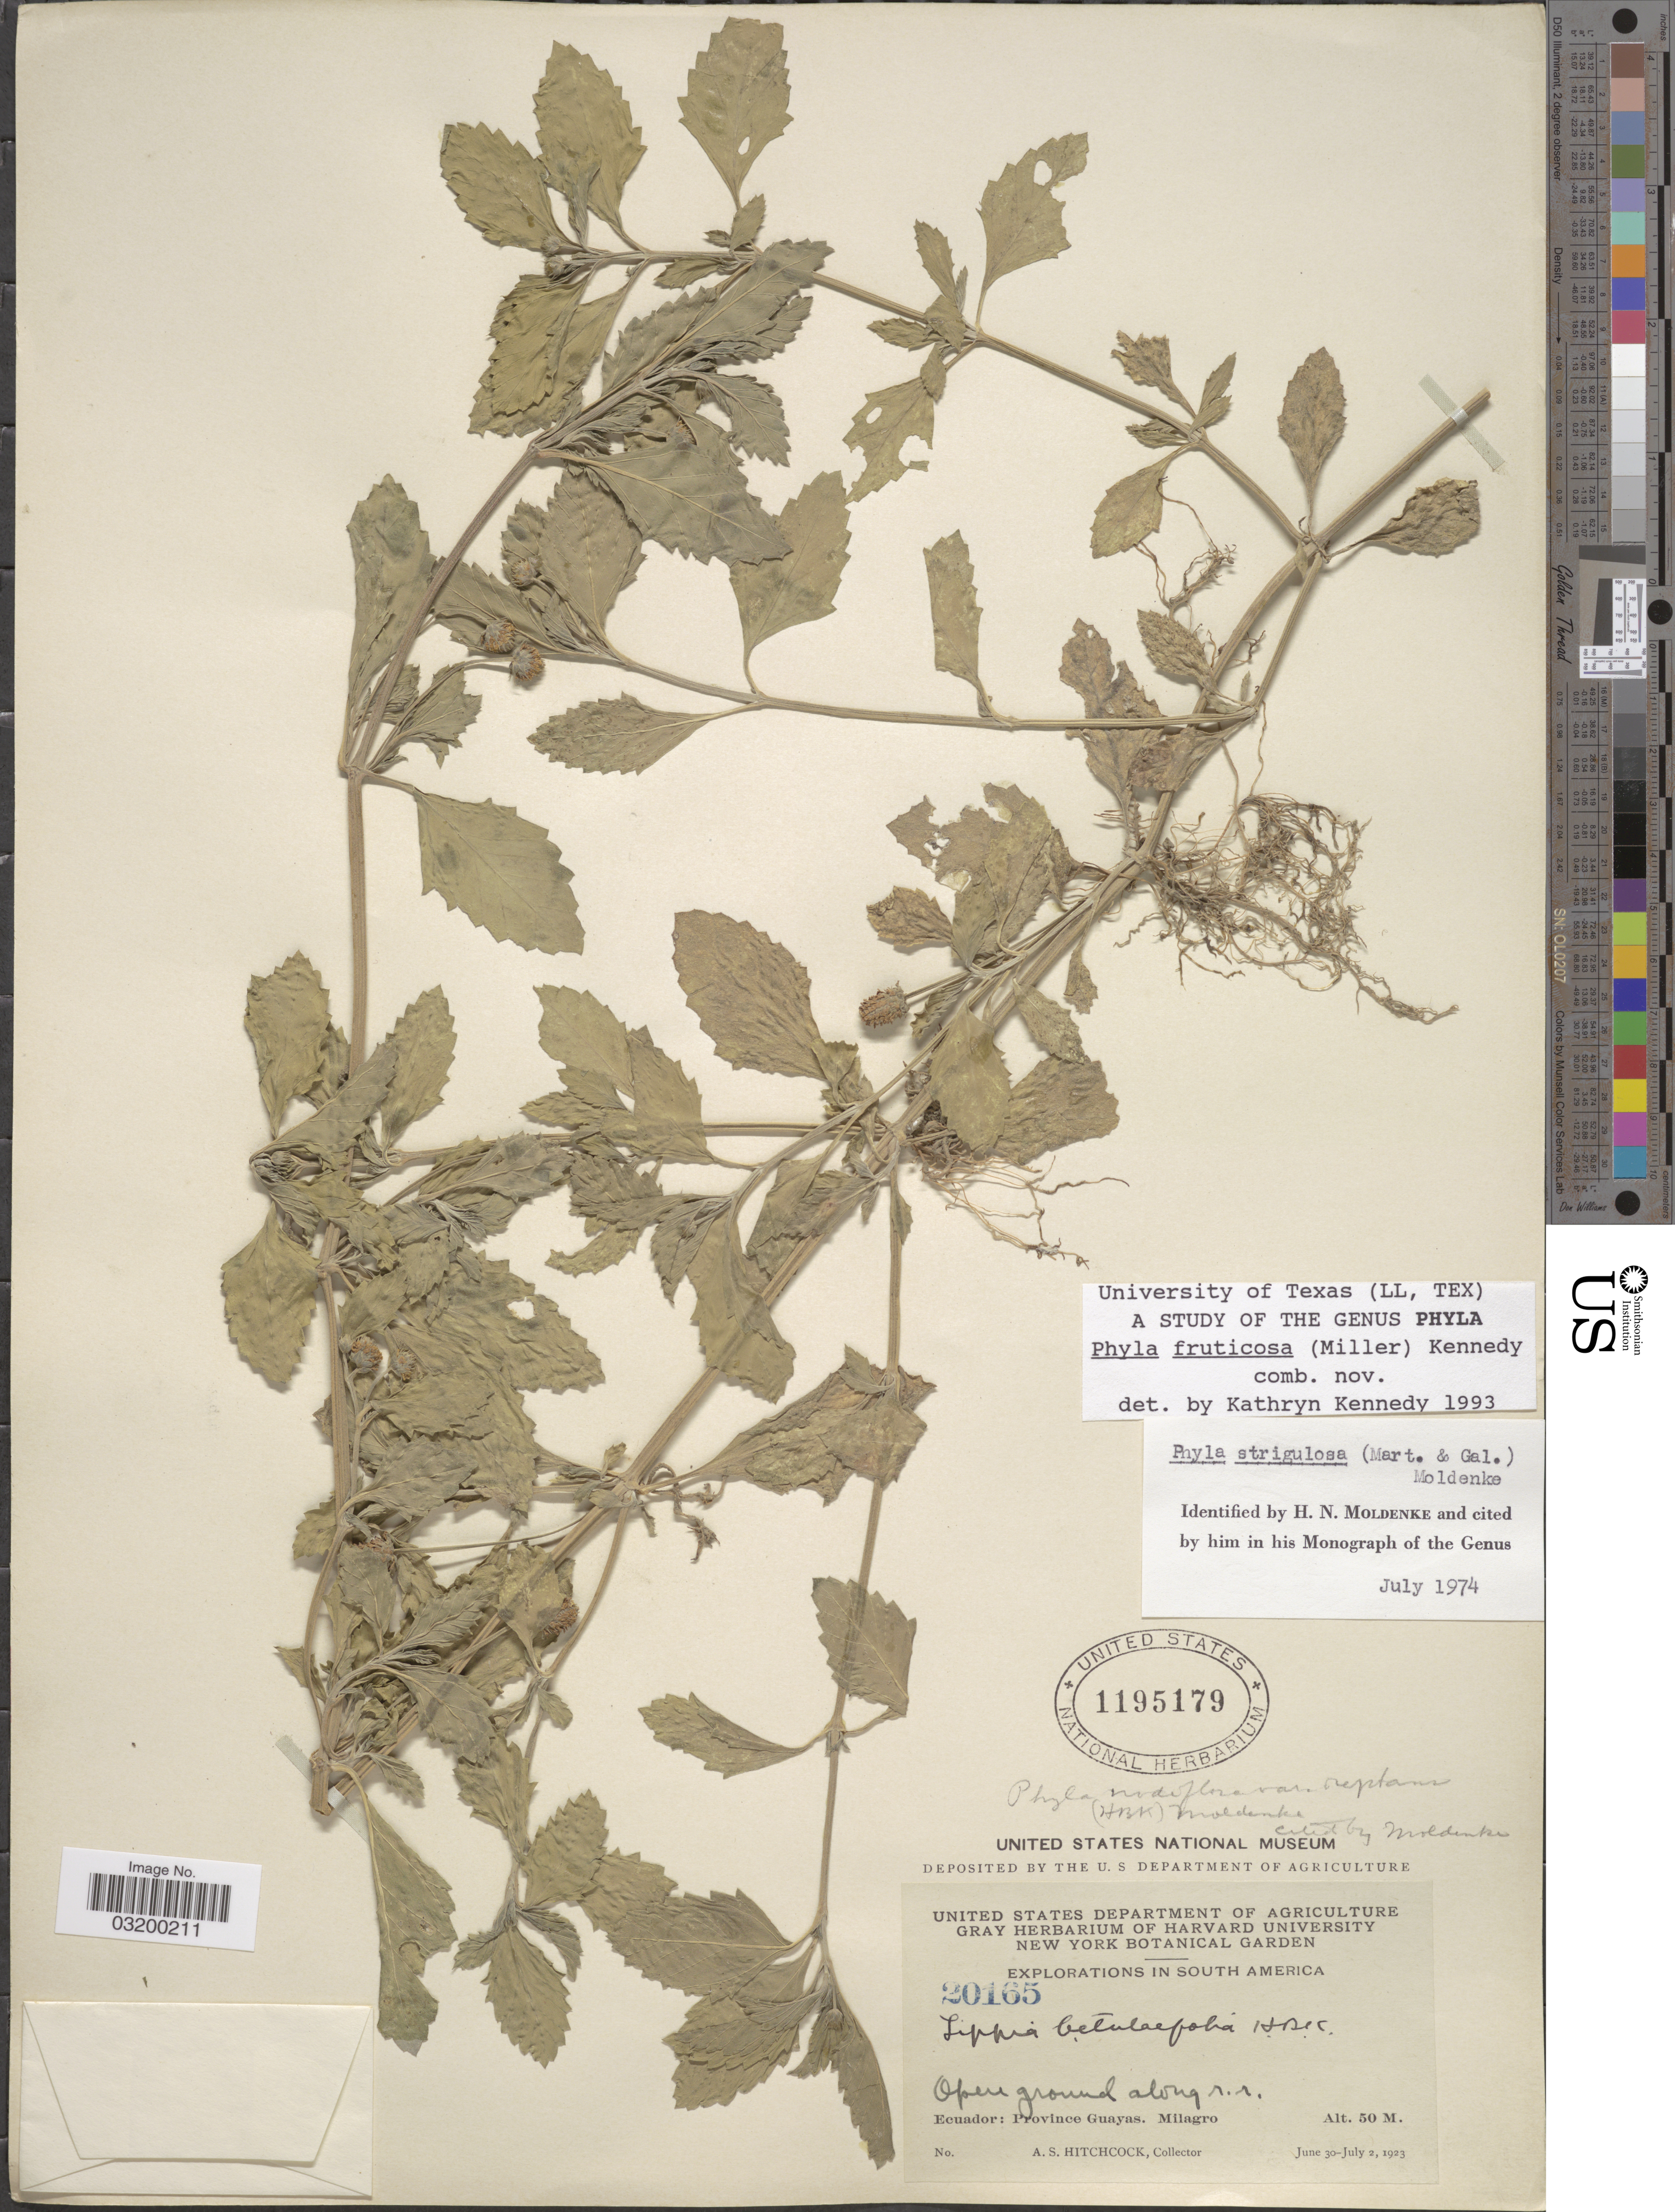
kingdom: Plantae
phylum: Tracheophyta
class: Magnoliopsida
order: Lamiales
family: Verbenaceae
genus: Phyla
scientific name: Phyla fruticosa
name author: (Mill.) K. Kenn. ex Wunderlin & B.F. Hansen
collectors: A. S. Hitchcock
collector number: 20165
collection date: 1923-06-30/1923-07-02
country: Ecuador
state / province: Guayas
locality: Milagro.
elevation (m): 50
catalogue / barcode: US 1195179